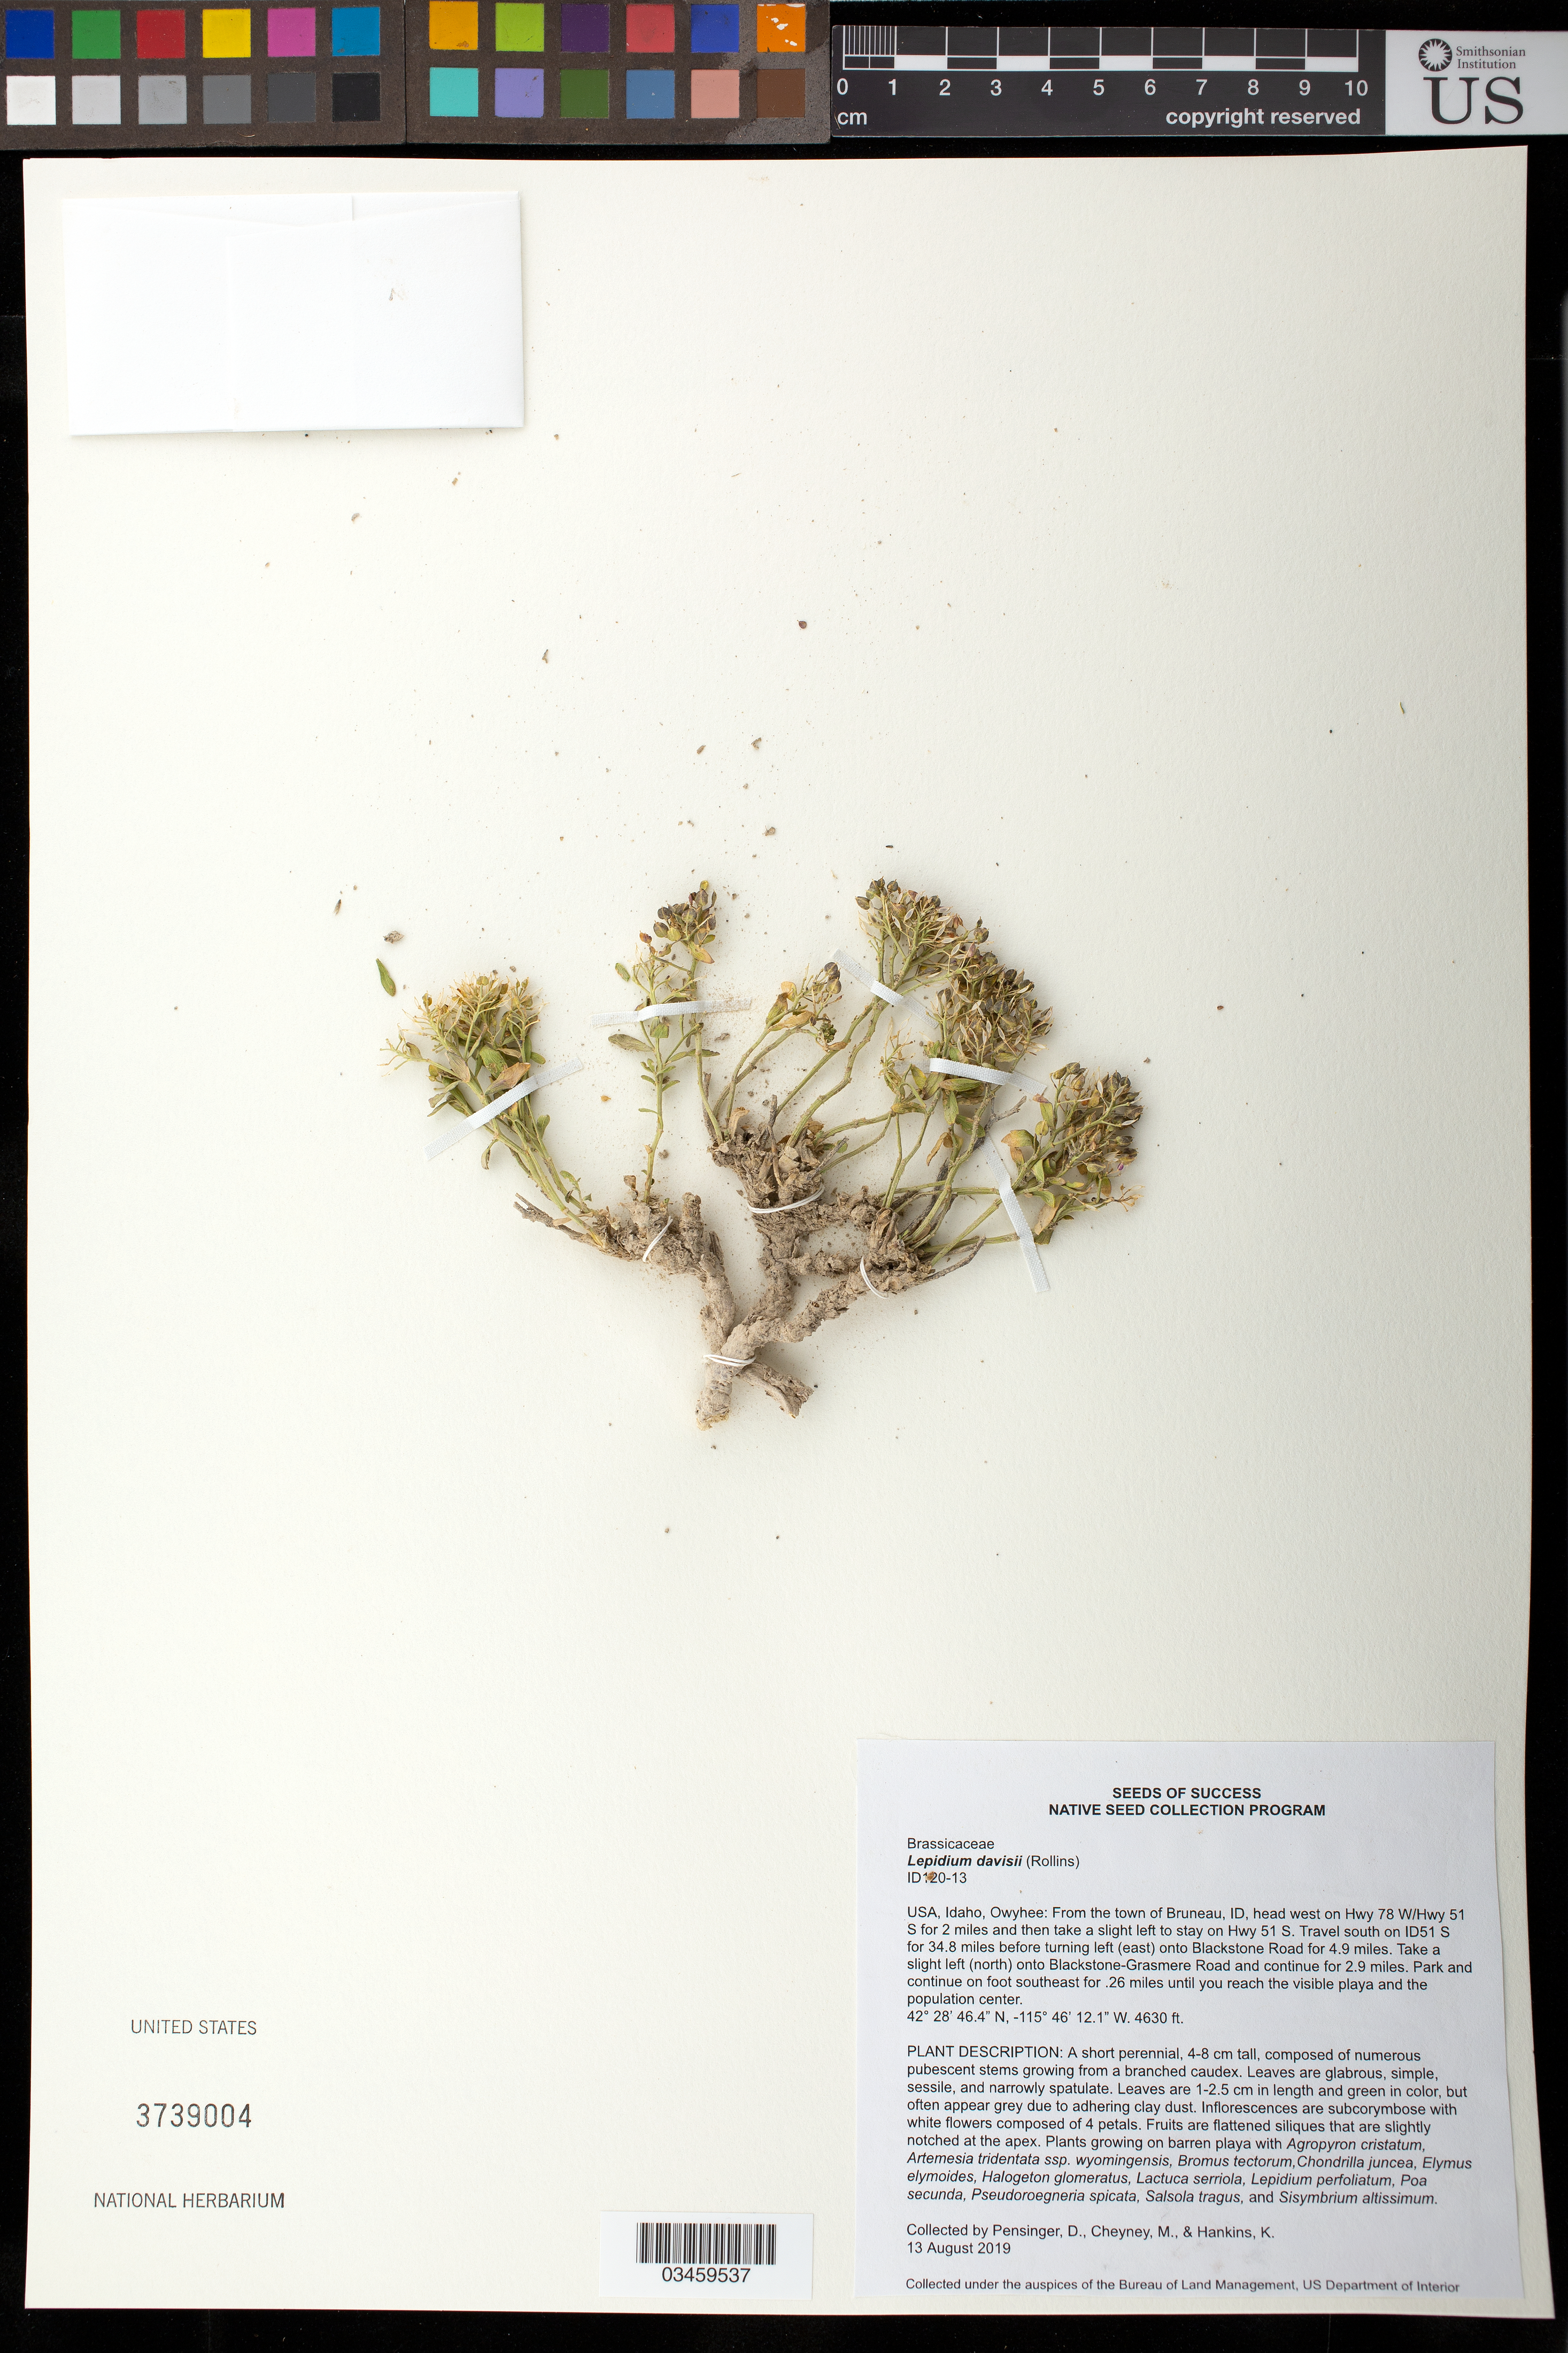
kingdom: Plantae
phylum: Tracheophyta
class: Magnoliopsida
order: Brassicales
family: Brassicaceae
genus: Lepidium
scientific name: Lepidium davisii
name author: Rollins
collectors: D. Pensinger, M. Cheyne & K. Hankins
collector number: ID120-13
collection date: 2019-07-13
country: United States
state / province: Idaho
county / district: Owyhee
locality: From Bruneau head W on Hwy 78W/Hwy 51S for 2 mi and take a slight left to stay on Hwy 51S, travel S on ID51S for 34.8 mi, turn left/east onto Blackstone Road for an additional 4.9 mi, take left/north onto Blackstone-Grasmere Rd and continue for 2.9 mi, then continue on foot SE for 0.26 mi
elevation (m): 1411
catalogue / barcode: US 3739004